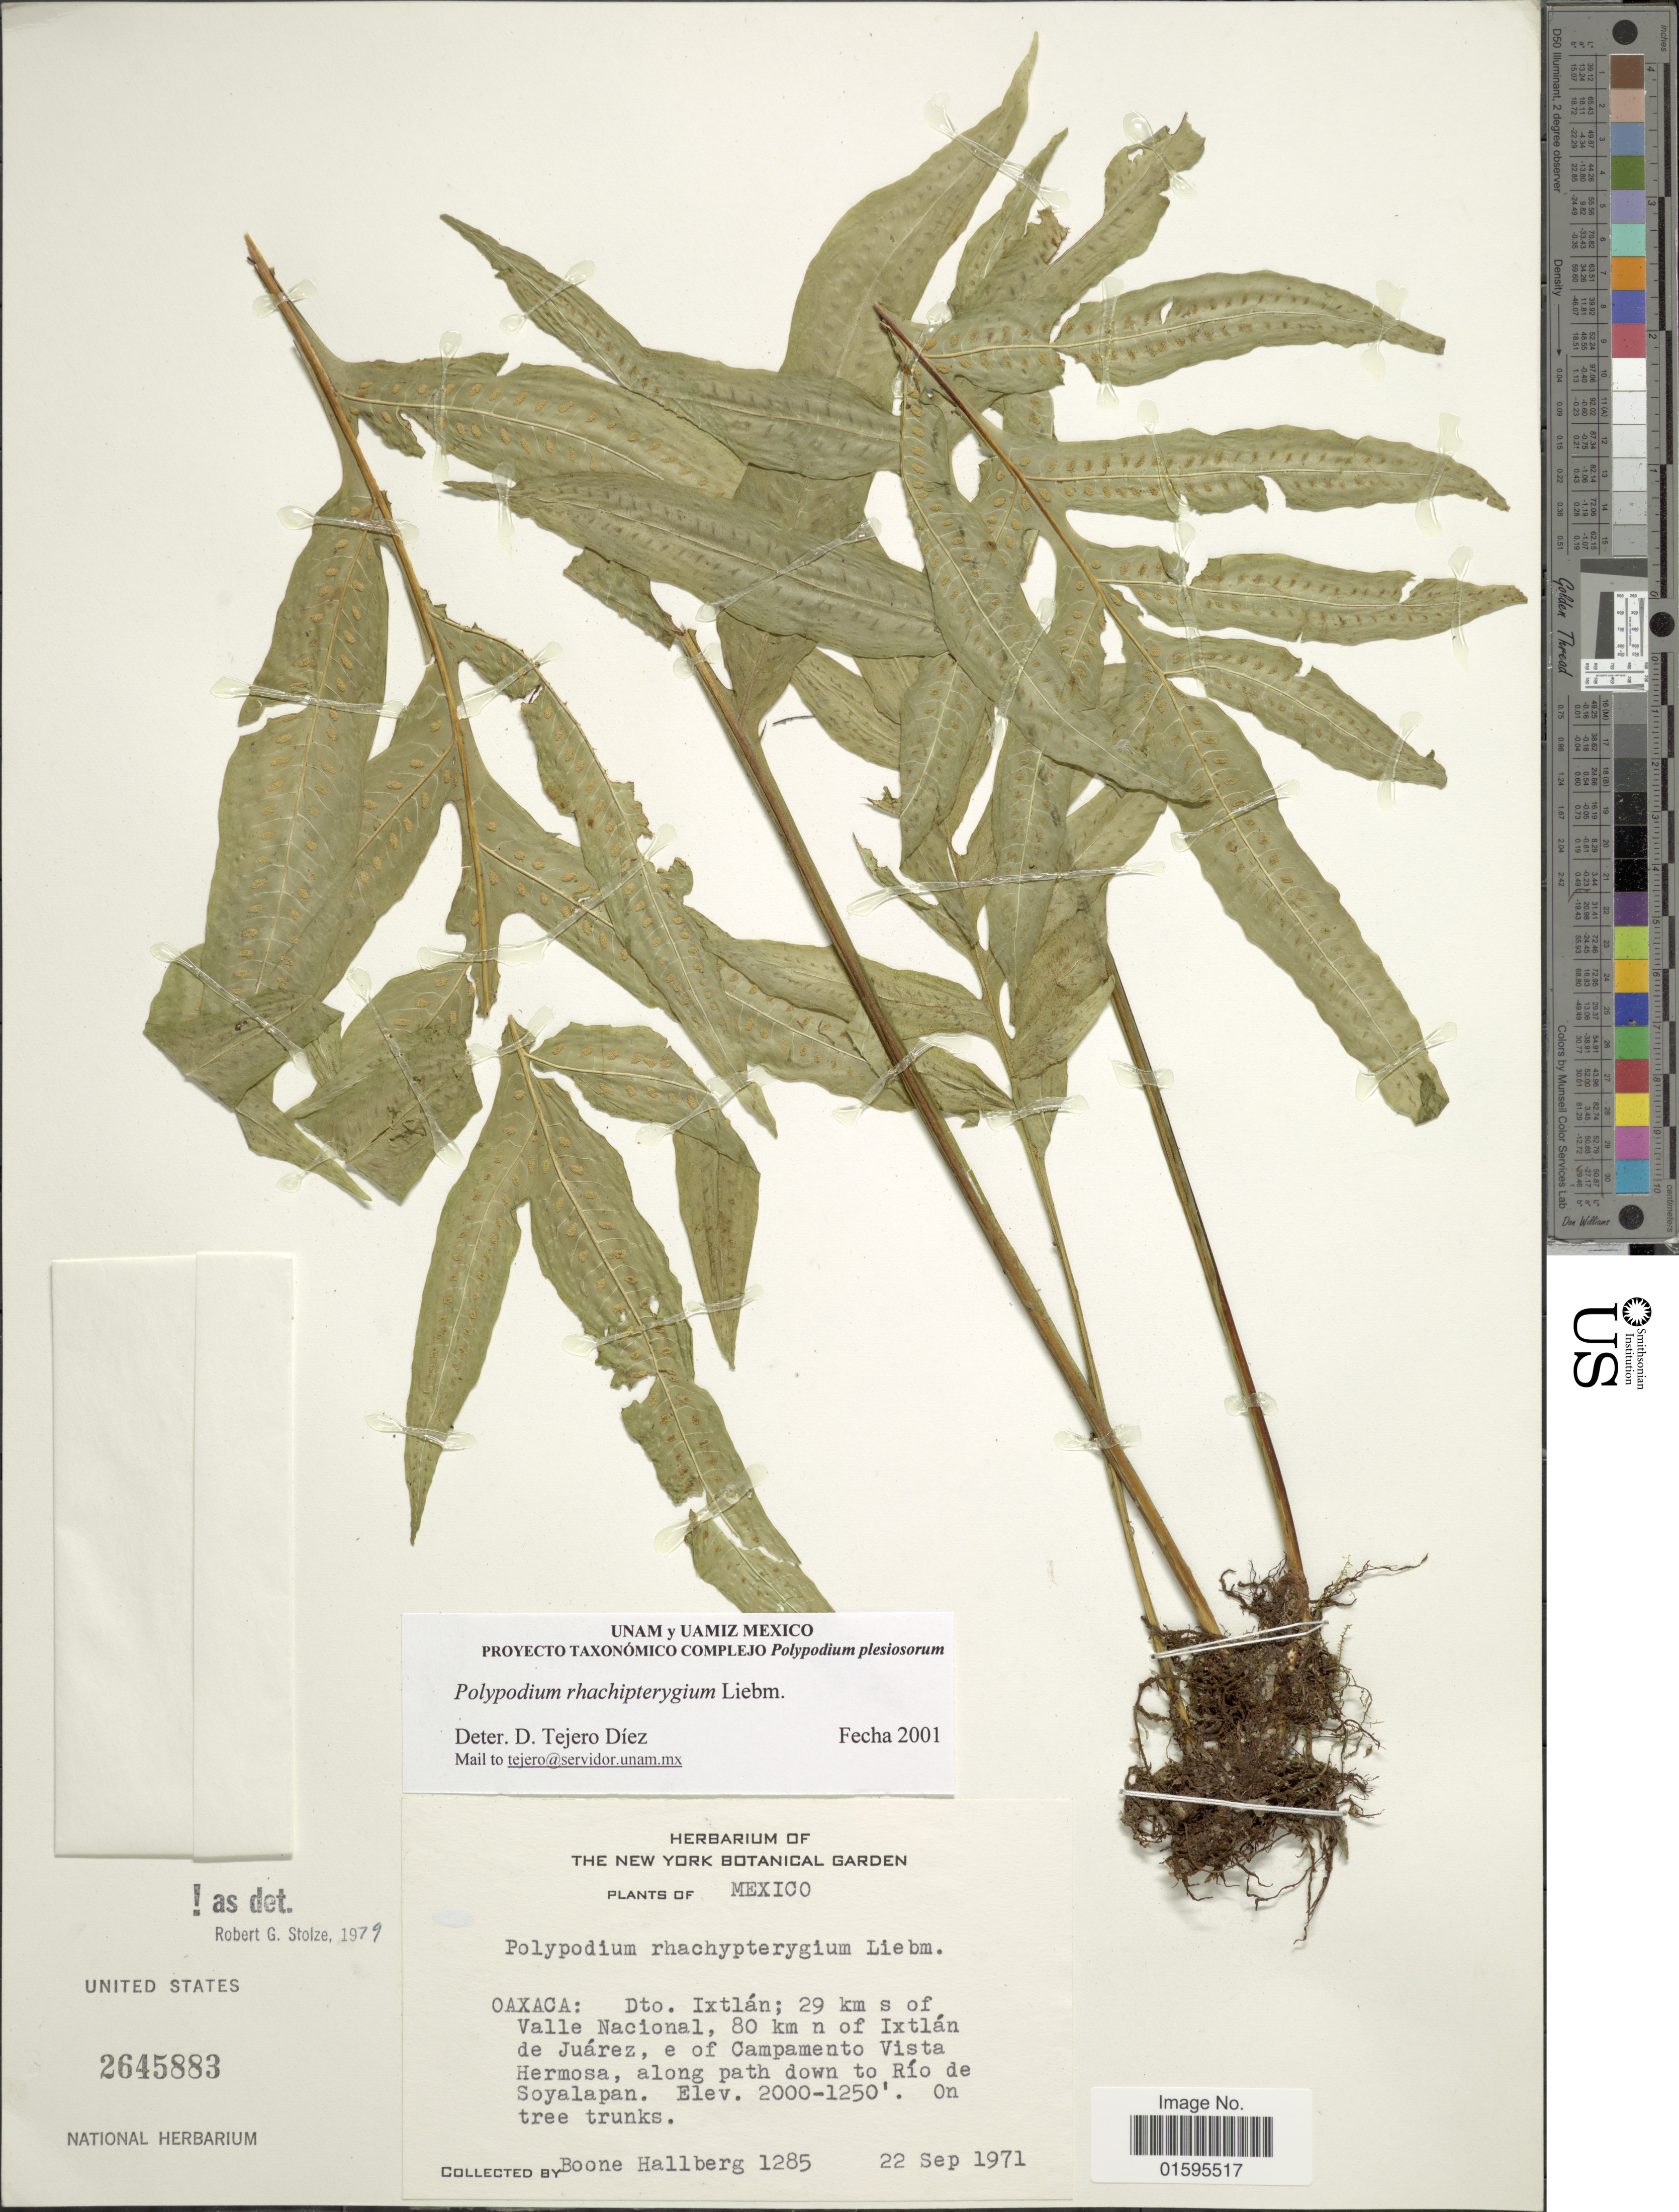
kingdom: Plantae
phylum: Tracheophyta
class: Polypodiopsida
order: Polypodiales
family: Polypodiaceae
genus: Polypodium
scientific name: Polypodium rhachipterygium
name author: Liebm.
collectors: B. Hallberg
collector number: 1285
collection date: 1971-09-22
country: Mexico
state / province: Oaxaca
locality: Oaxaca: Dto. Ixtlan; 29 km s of Valle Nacional, 80 km n of Ixtlan de Juarez, e of Campamento Vista Hermosa, along path down to Rio de Soyalapan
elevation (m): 381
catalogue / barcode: US 2645883